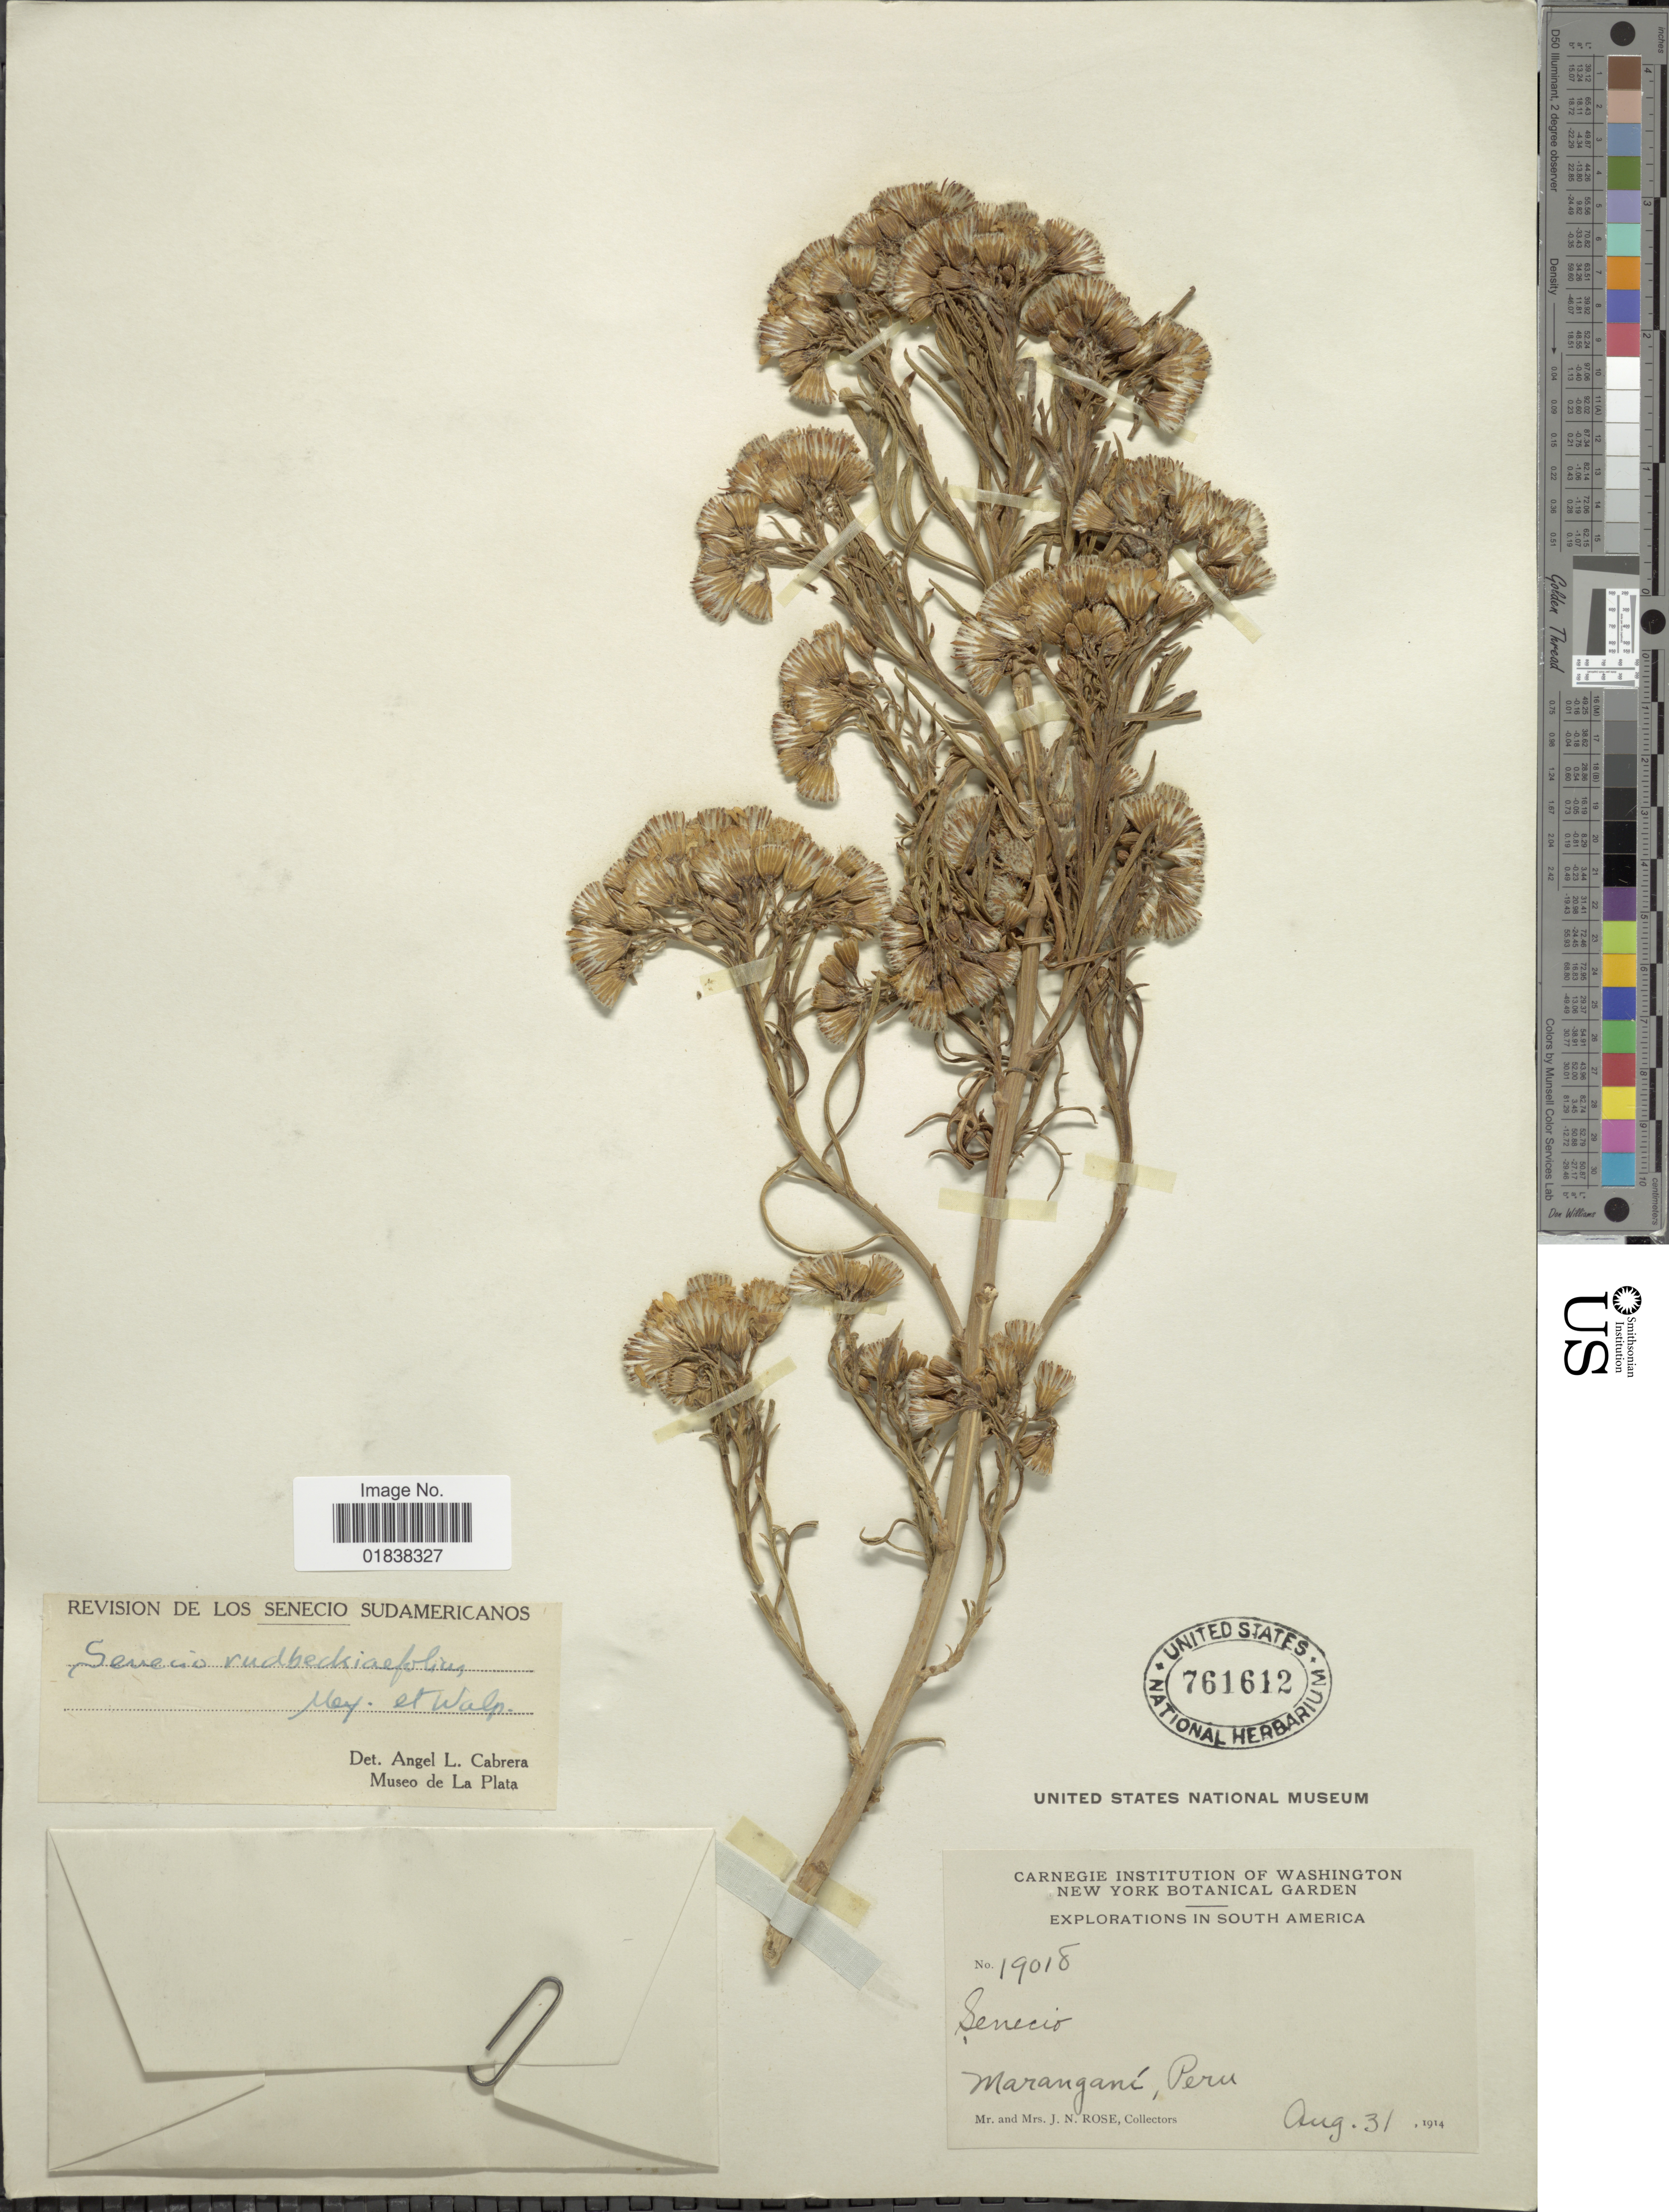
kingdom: Plantae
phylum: Tracheophyta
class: Magnoliopsida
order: Asterales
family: Asteraceae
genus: Senecio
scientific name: Senecio rudbeckiifolius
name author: Meyen & Walp.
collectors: J. N. Rose & L. B. Rose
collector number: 19018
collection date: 1914-08-31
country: Peru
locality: Marangani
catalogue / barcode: US 761612